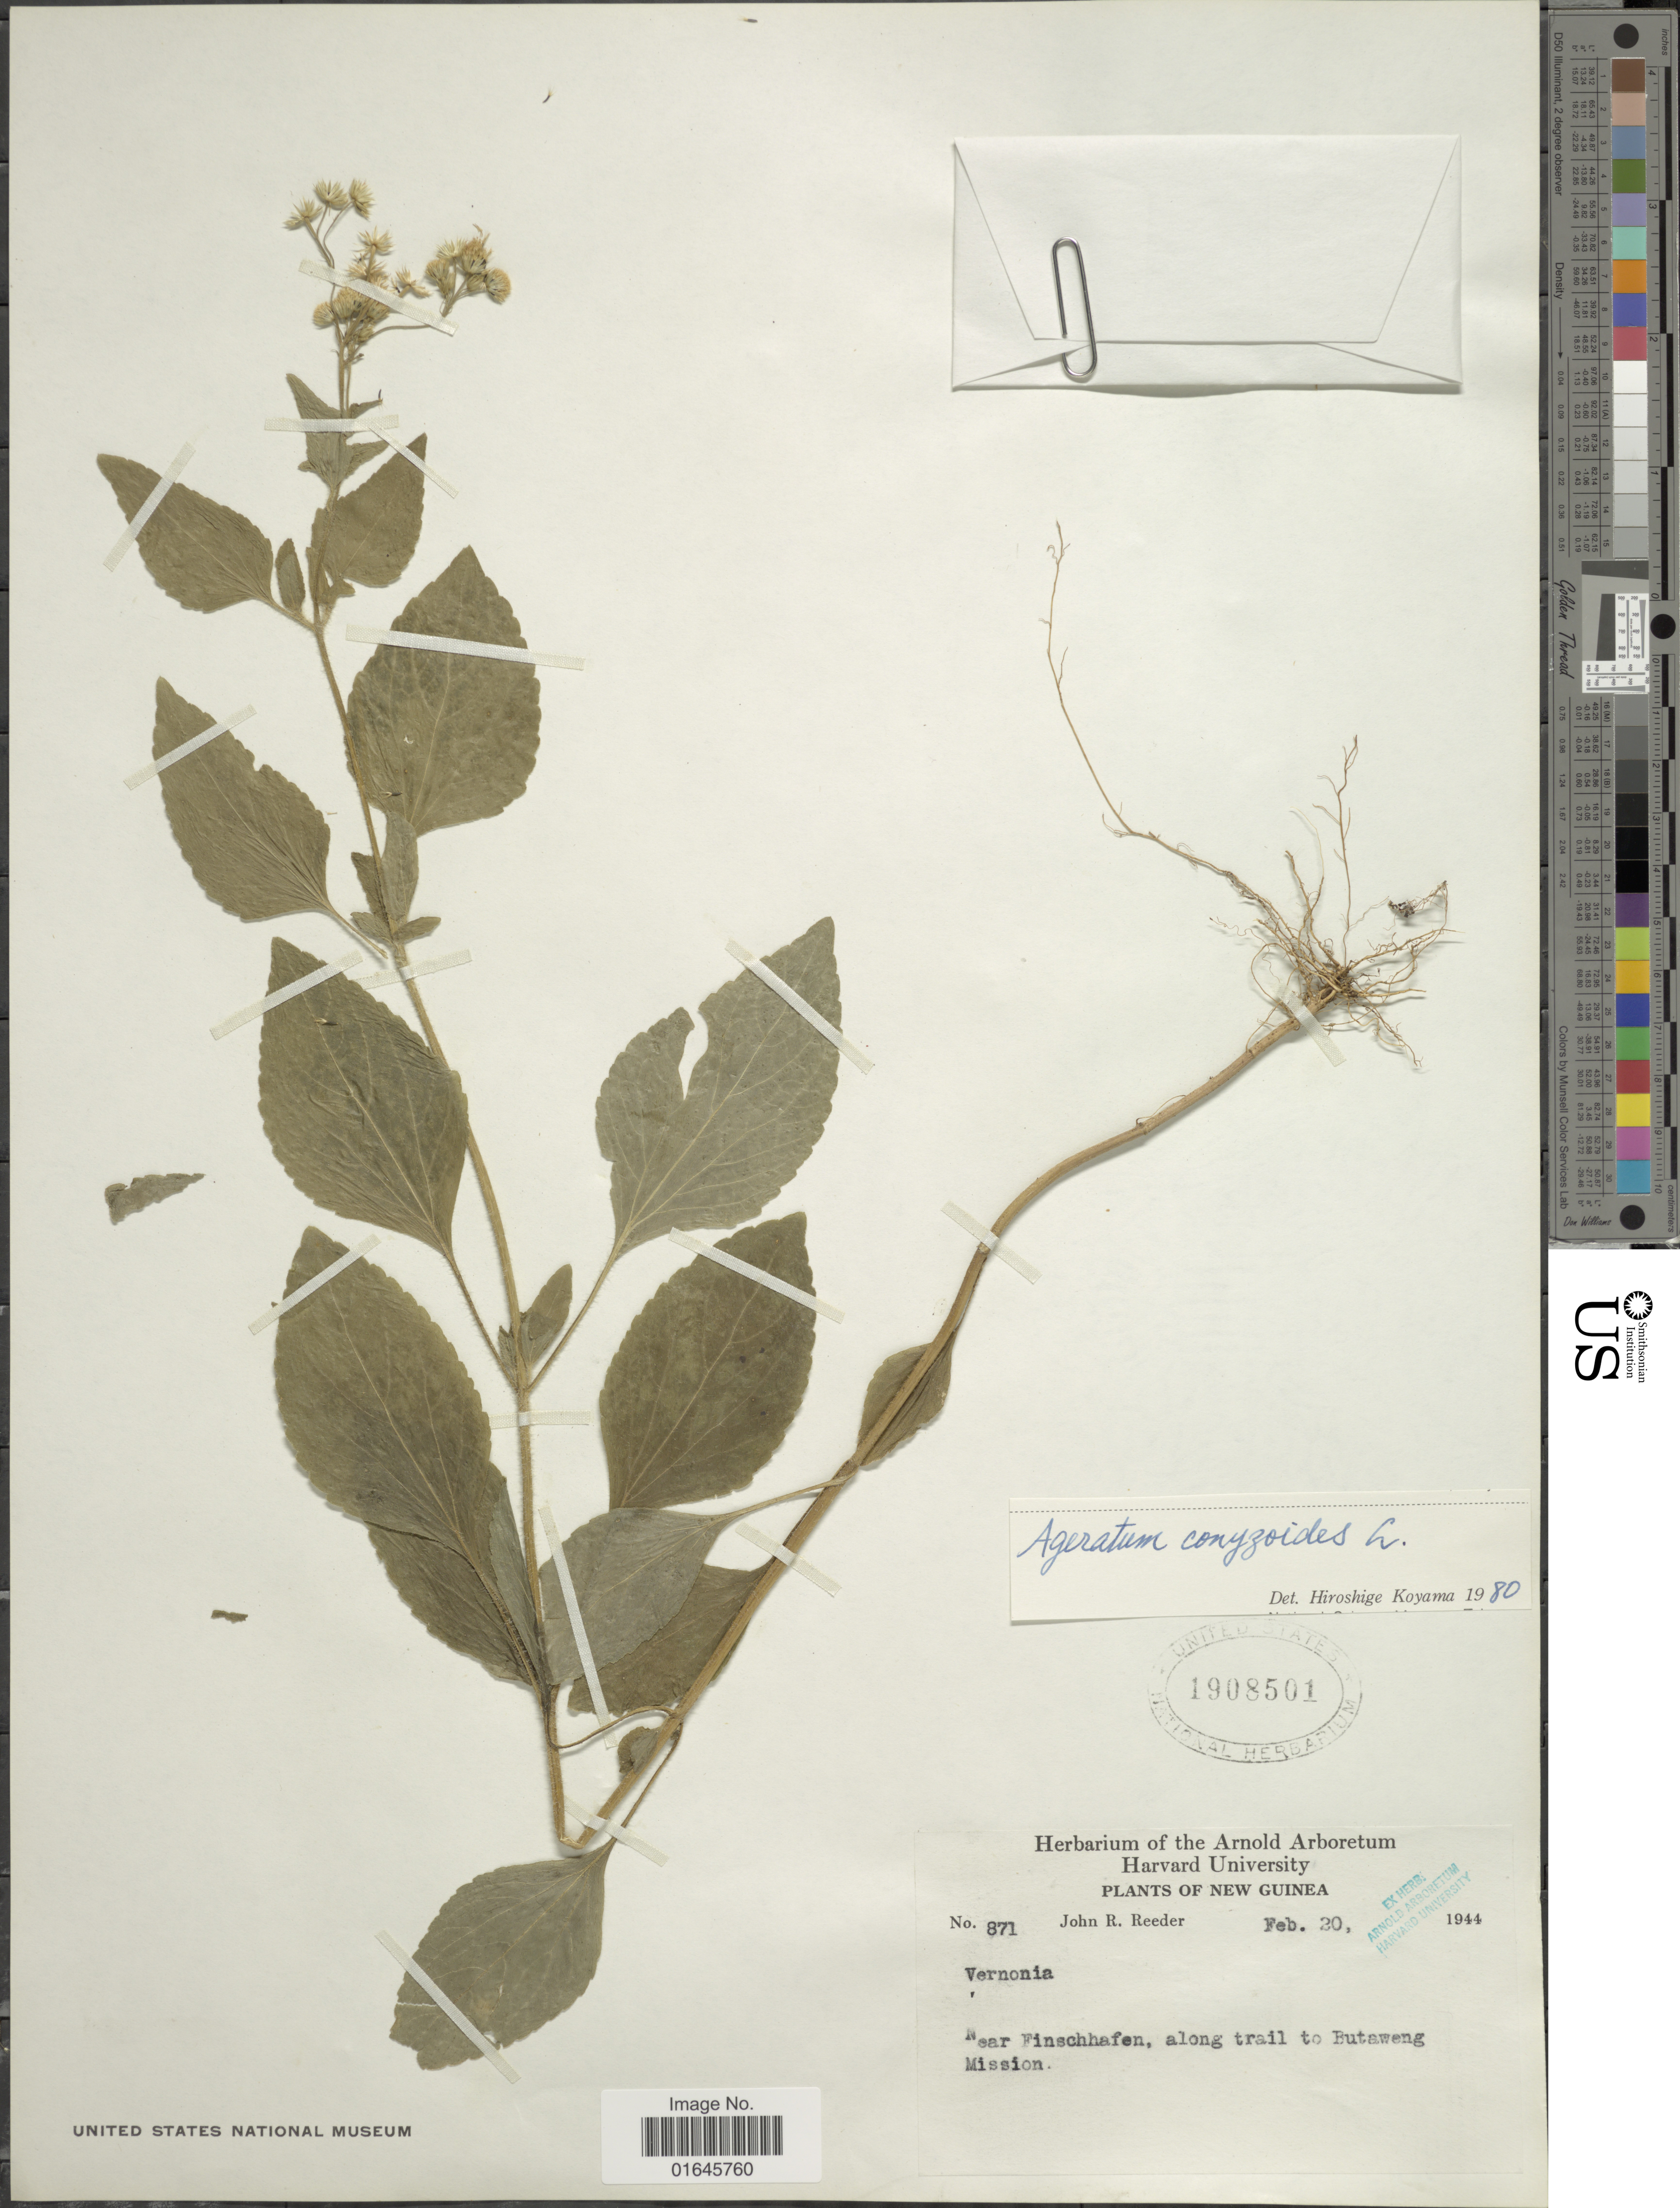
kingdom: Plantae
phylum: Tracheophyta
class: Magnoliopsida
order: Asterales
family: Asteraceae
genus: Ageratum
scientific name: Ageratum conyzoides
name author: L.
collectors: J. R. Reeder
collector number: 871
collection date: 1944-02-20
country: Papua New Guinea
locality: New Guinea, Near Finschhafen, along trail to Butaweng Mission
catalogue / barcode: US 1908501